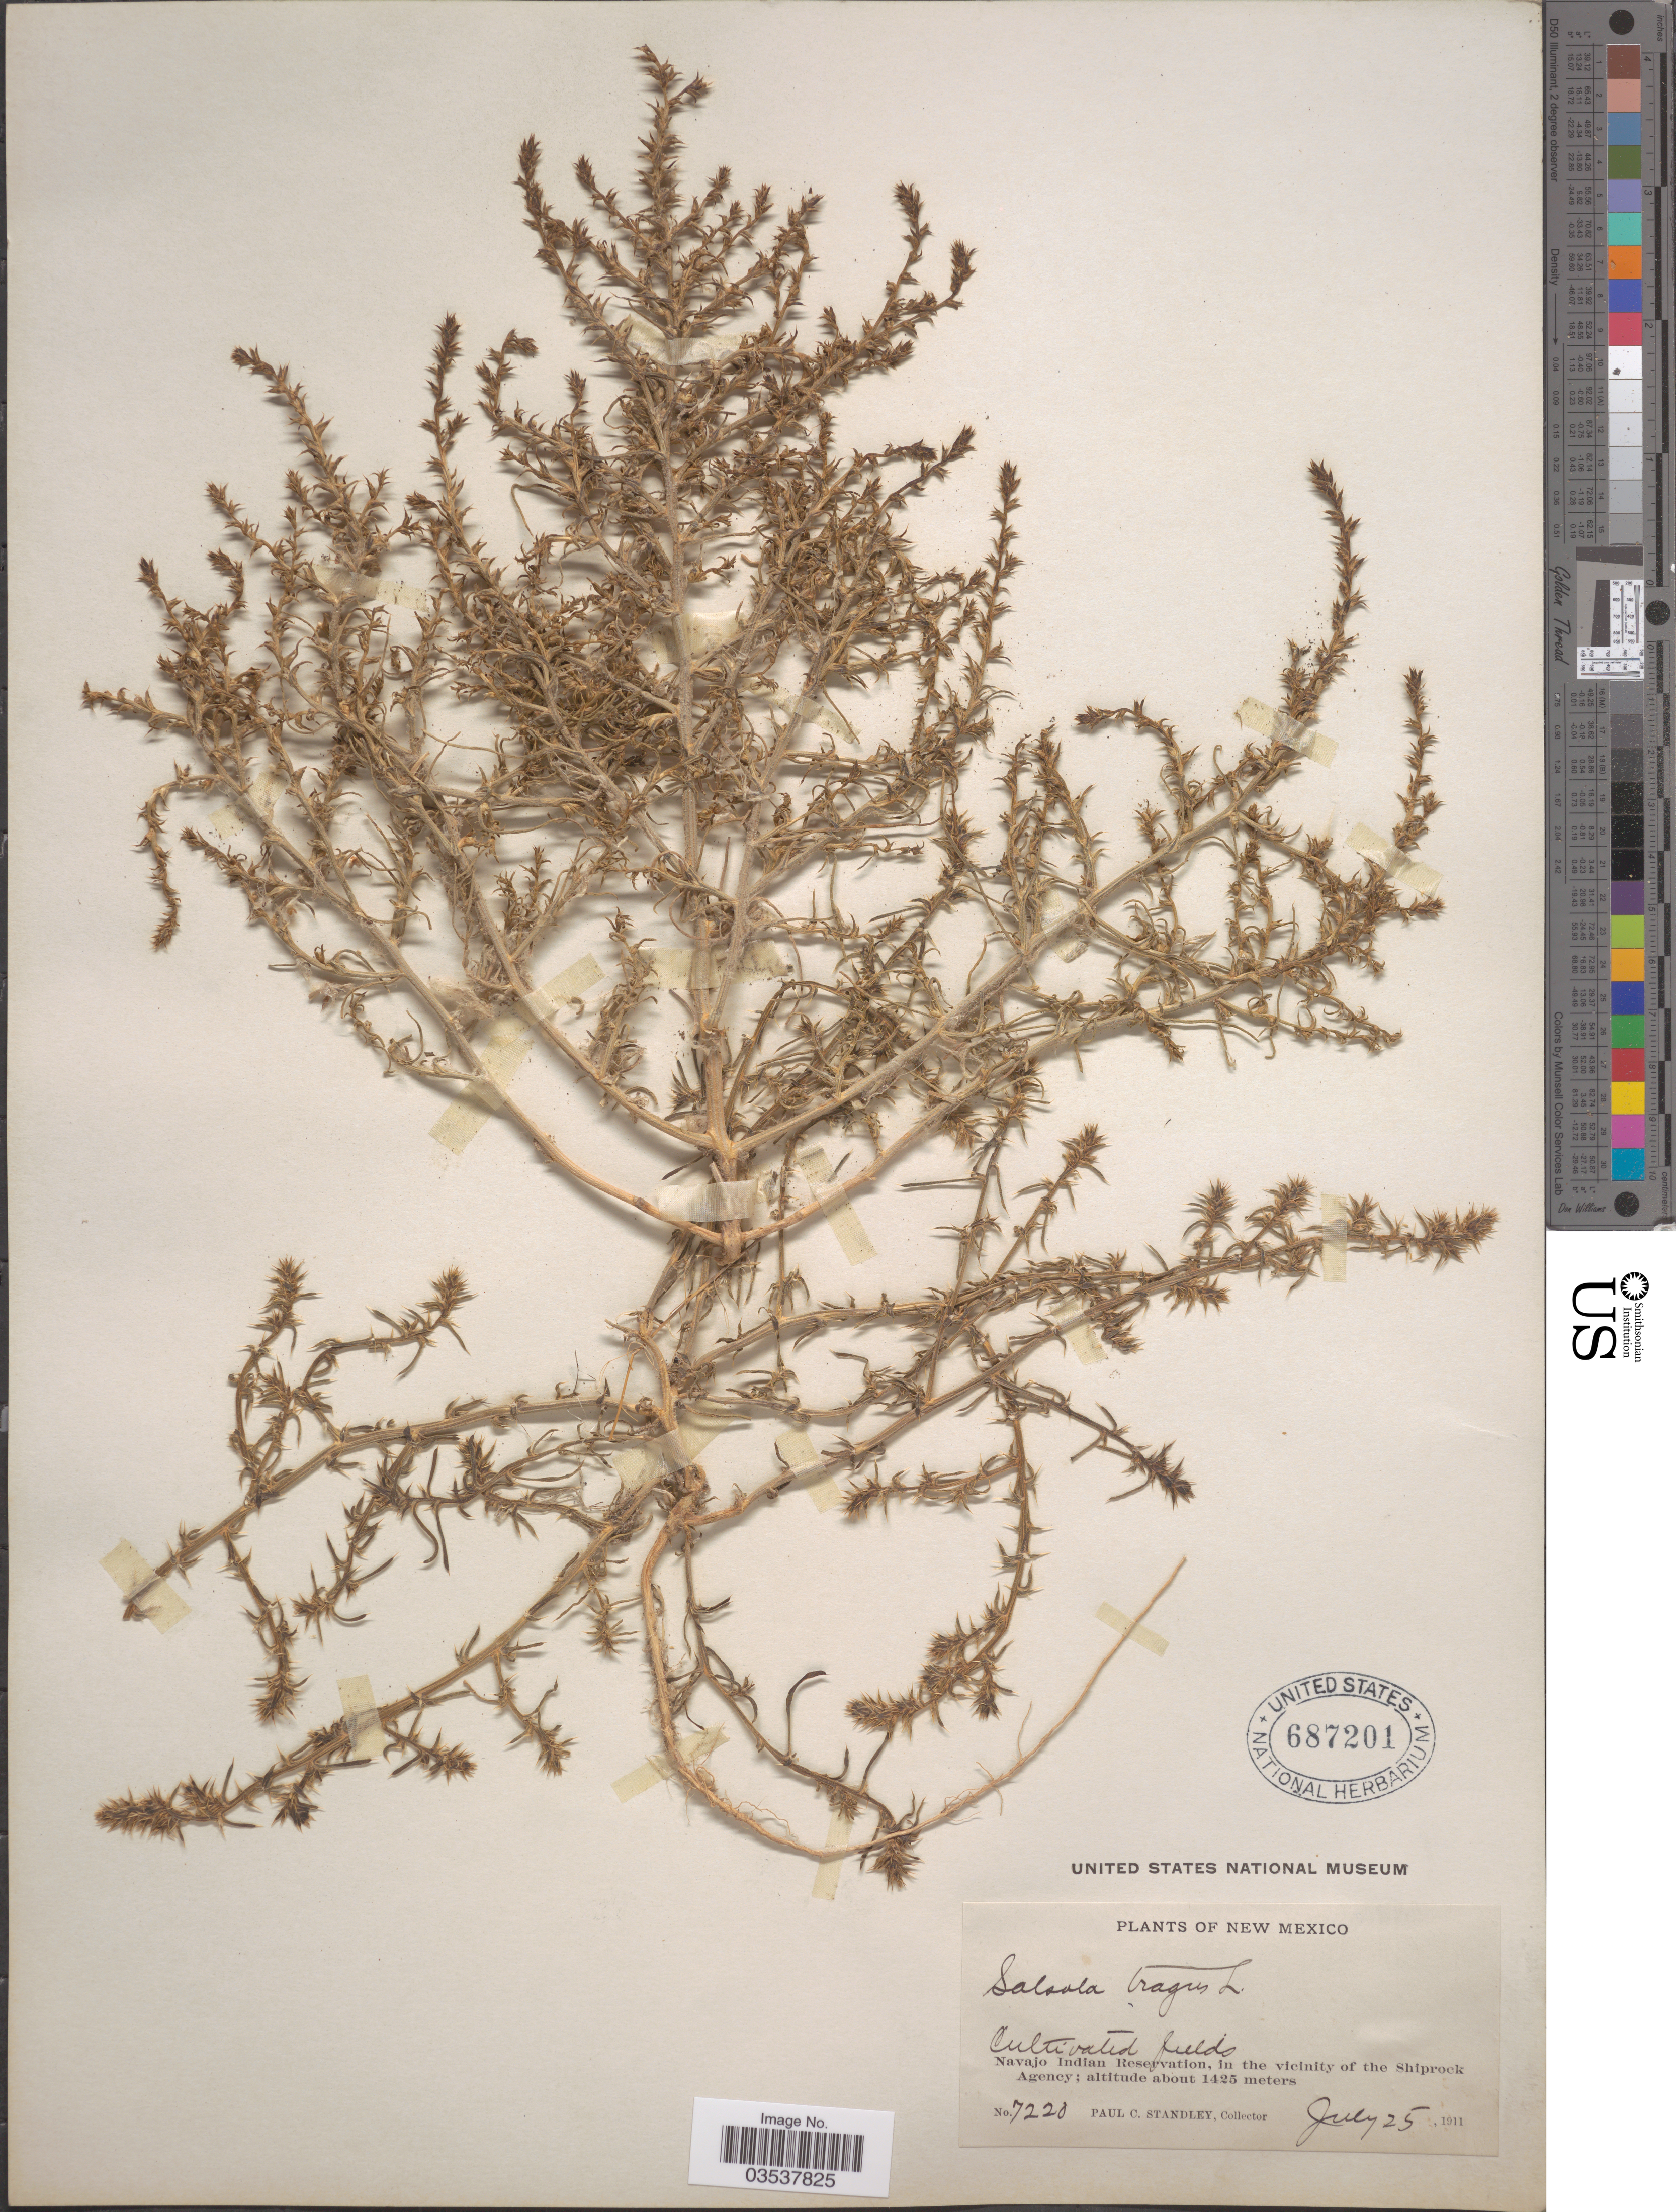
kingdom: Plantae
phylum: Tracheophyta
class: Magnoliopsida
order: Caryophyllales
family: Amaranthaceae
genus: Salsola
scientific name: Salsola pestifer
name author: A. Nelson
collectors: P. C. Standley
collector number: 7220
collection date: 1911-07-25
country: United States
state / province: New Mexico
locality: Navajo Indian Reservation, in the vicinity of the Shiprock Agency.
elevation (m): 1425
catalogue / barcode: US 687201